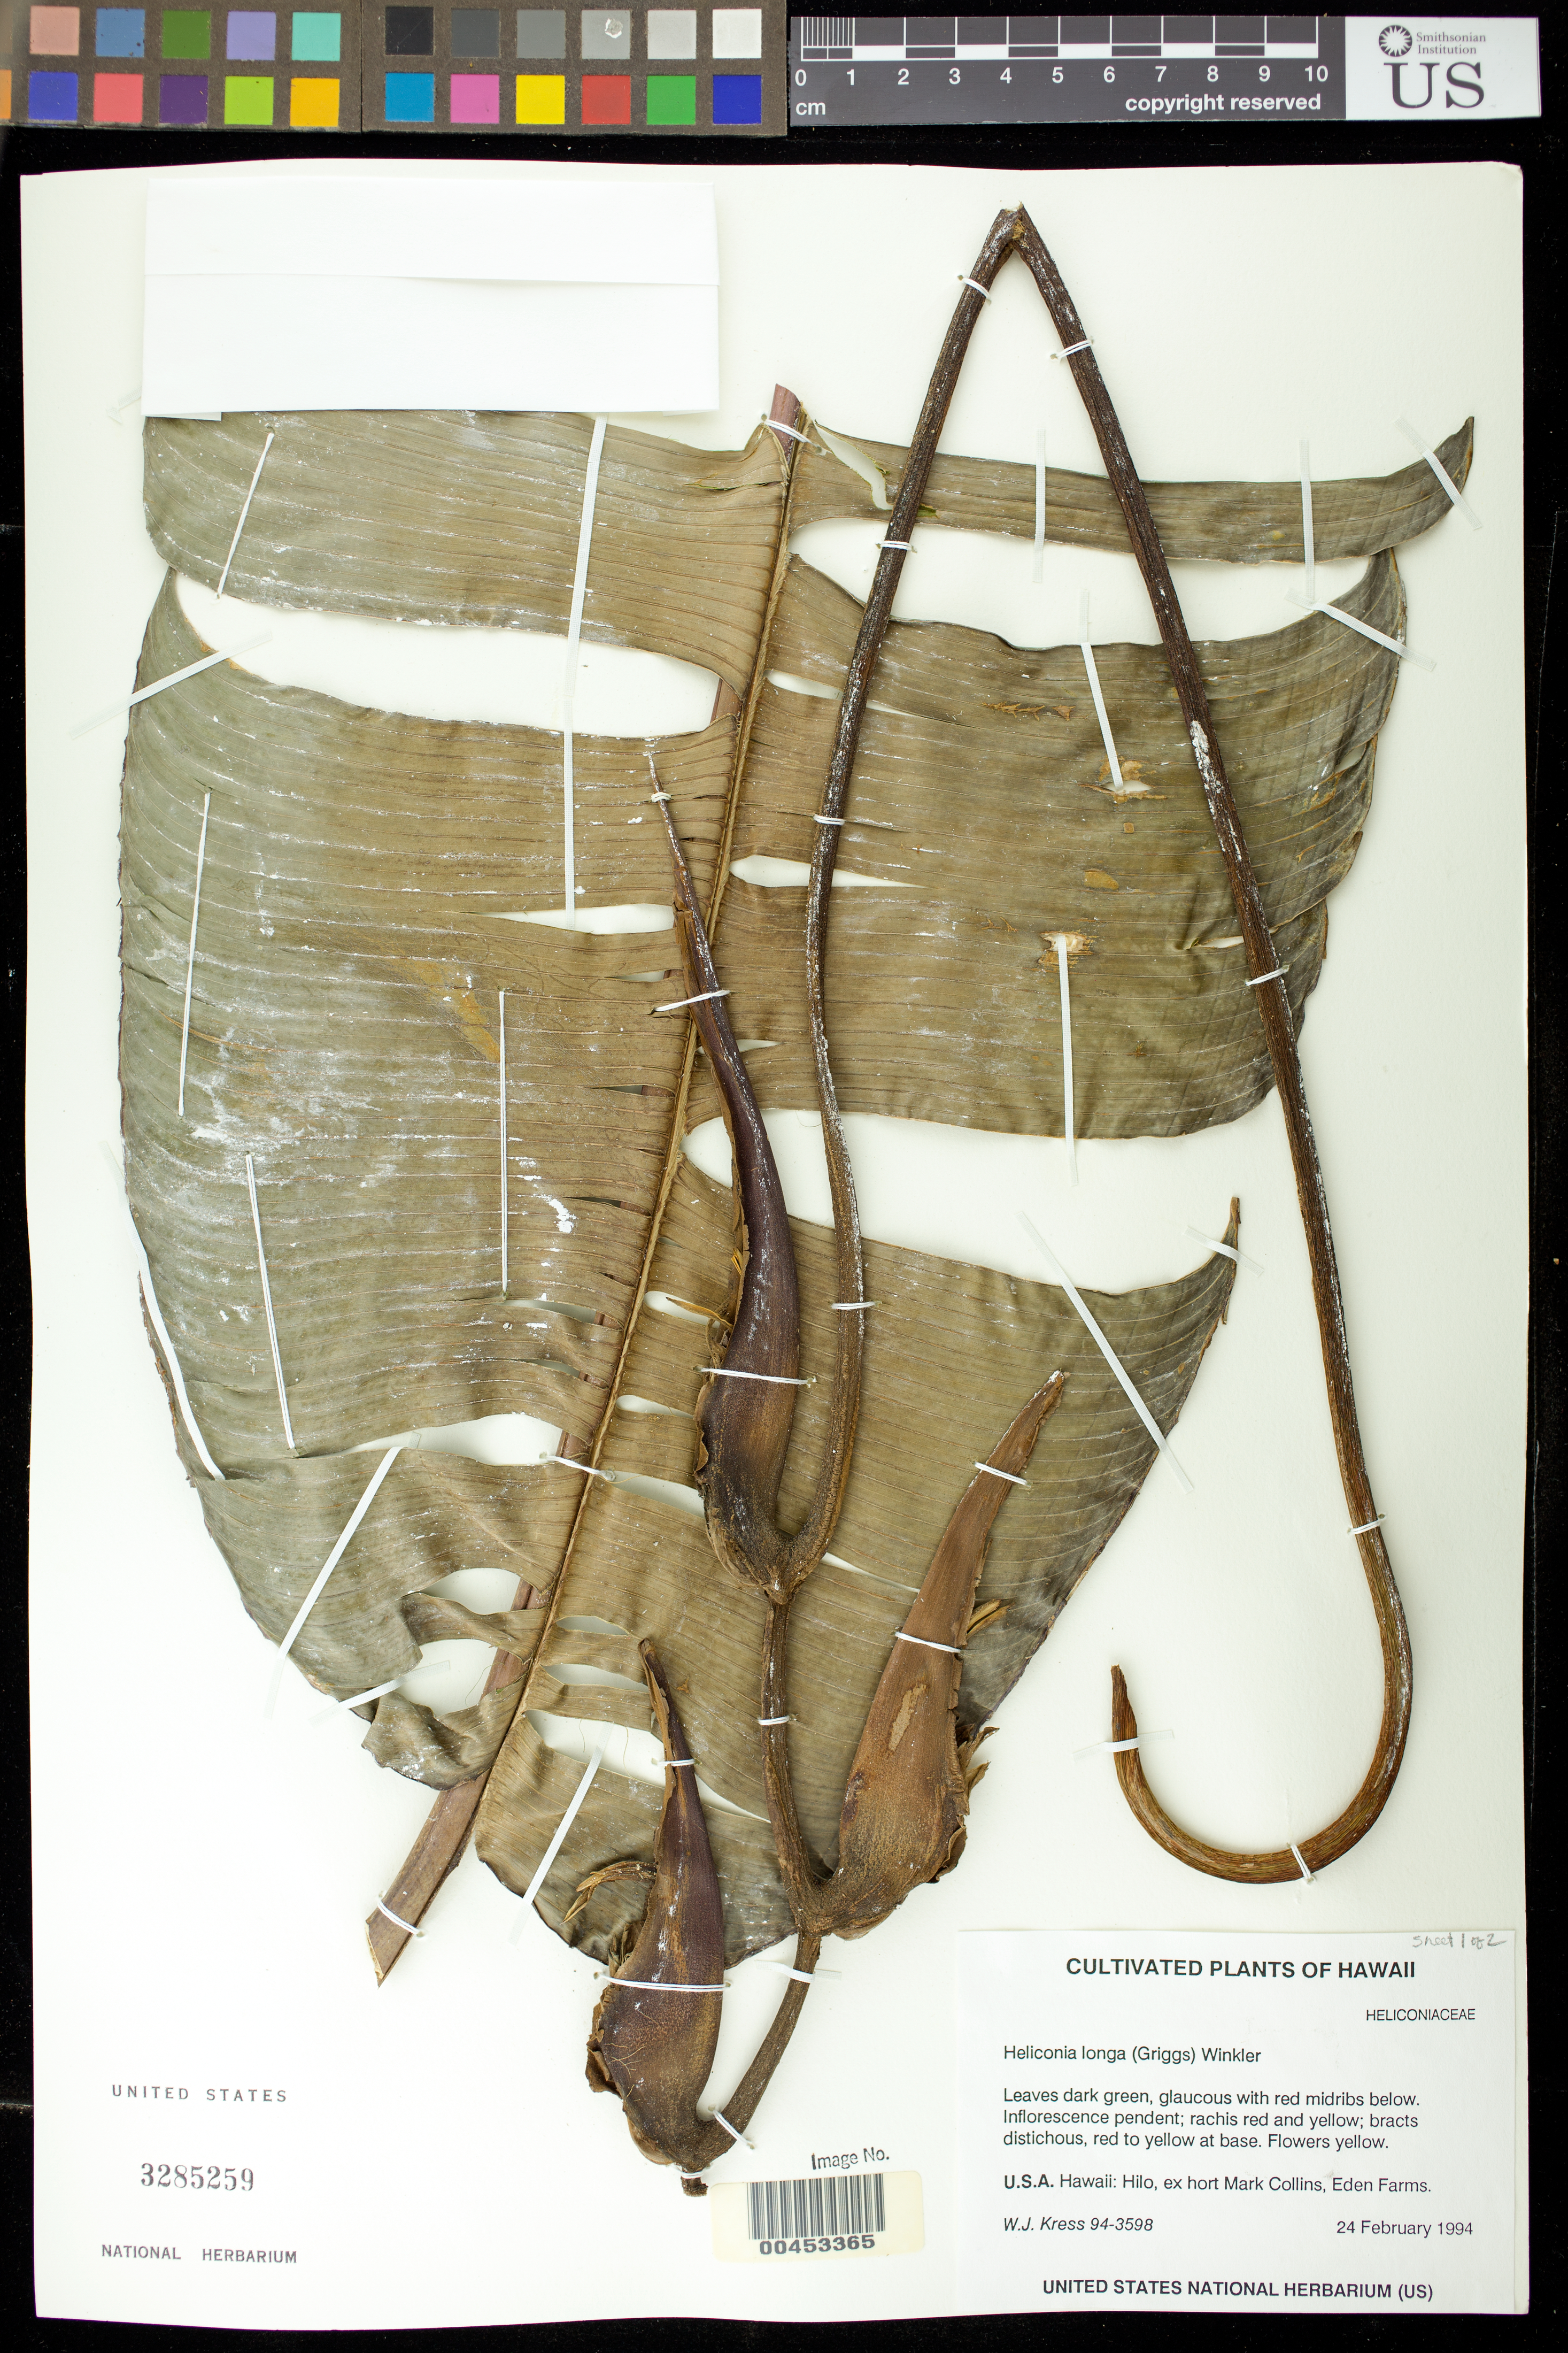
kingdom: Plantae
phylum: Tracheophyta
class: Liliopsida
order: Zingiberales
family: Heliconiaceae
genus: Heliconia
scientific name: Heliconia longa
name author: (R.F. Griggs) H.J.P. Winkl.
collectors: W. J. Kress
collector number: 94-3598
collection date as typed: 24 Feb 1994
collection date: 1994-02-24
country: United States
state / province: Hawaii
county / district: Hawaii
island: Hawaii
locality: Hilo, ex hort Mark Collins, Eden Farms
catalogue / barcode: US 3285259